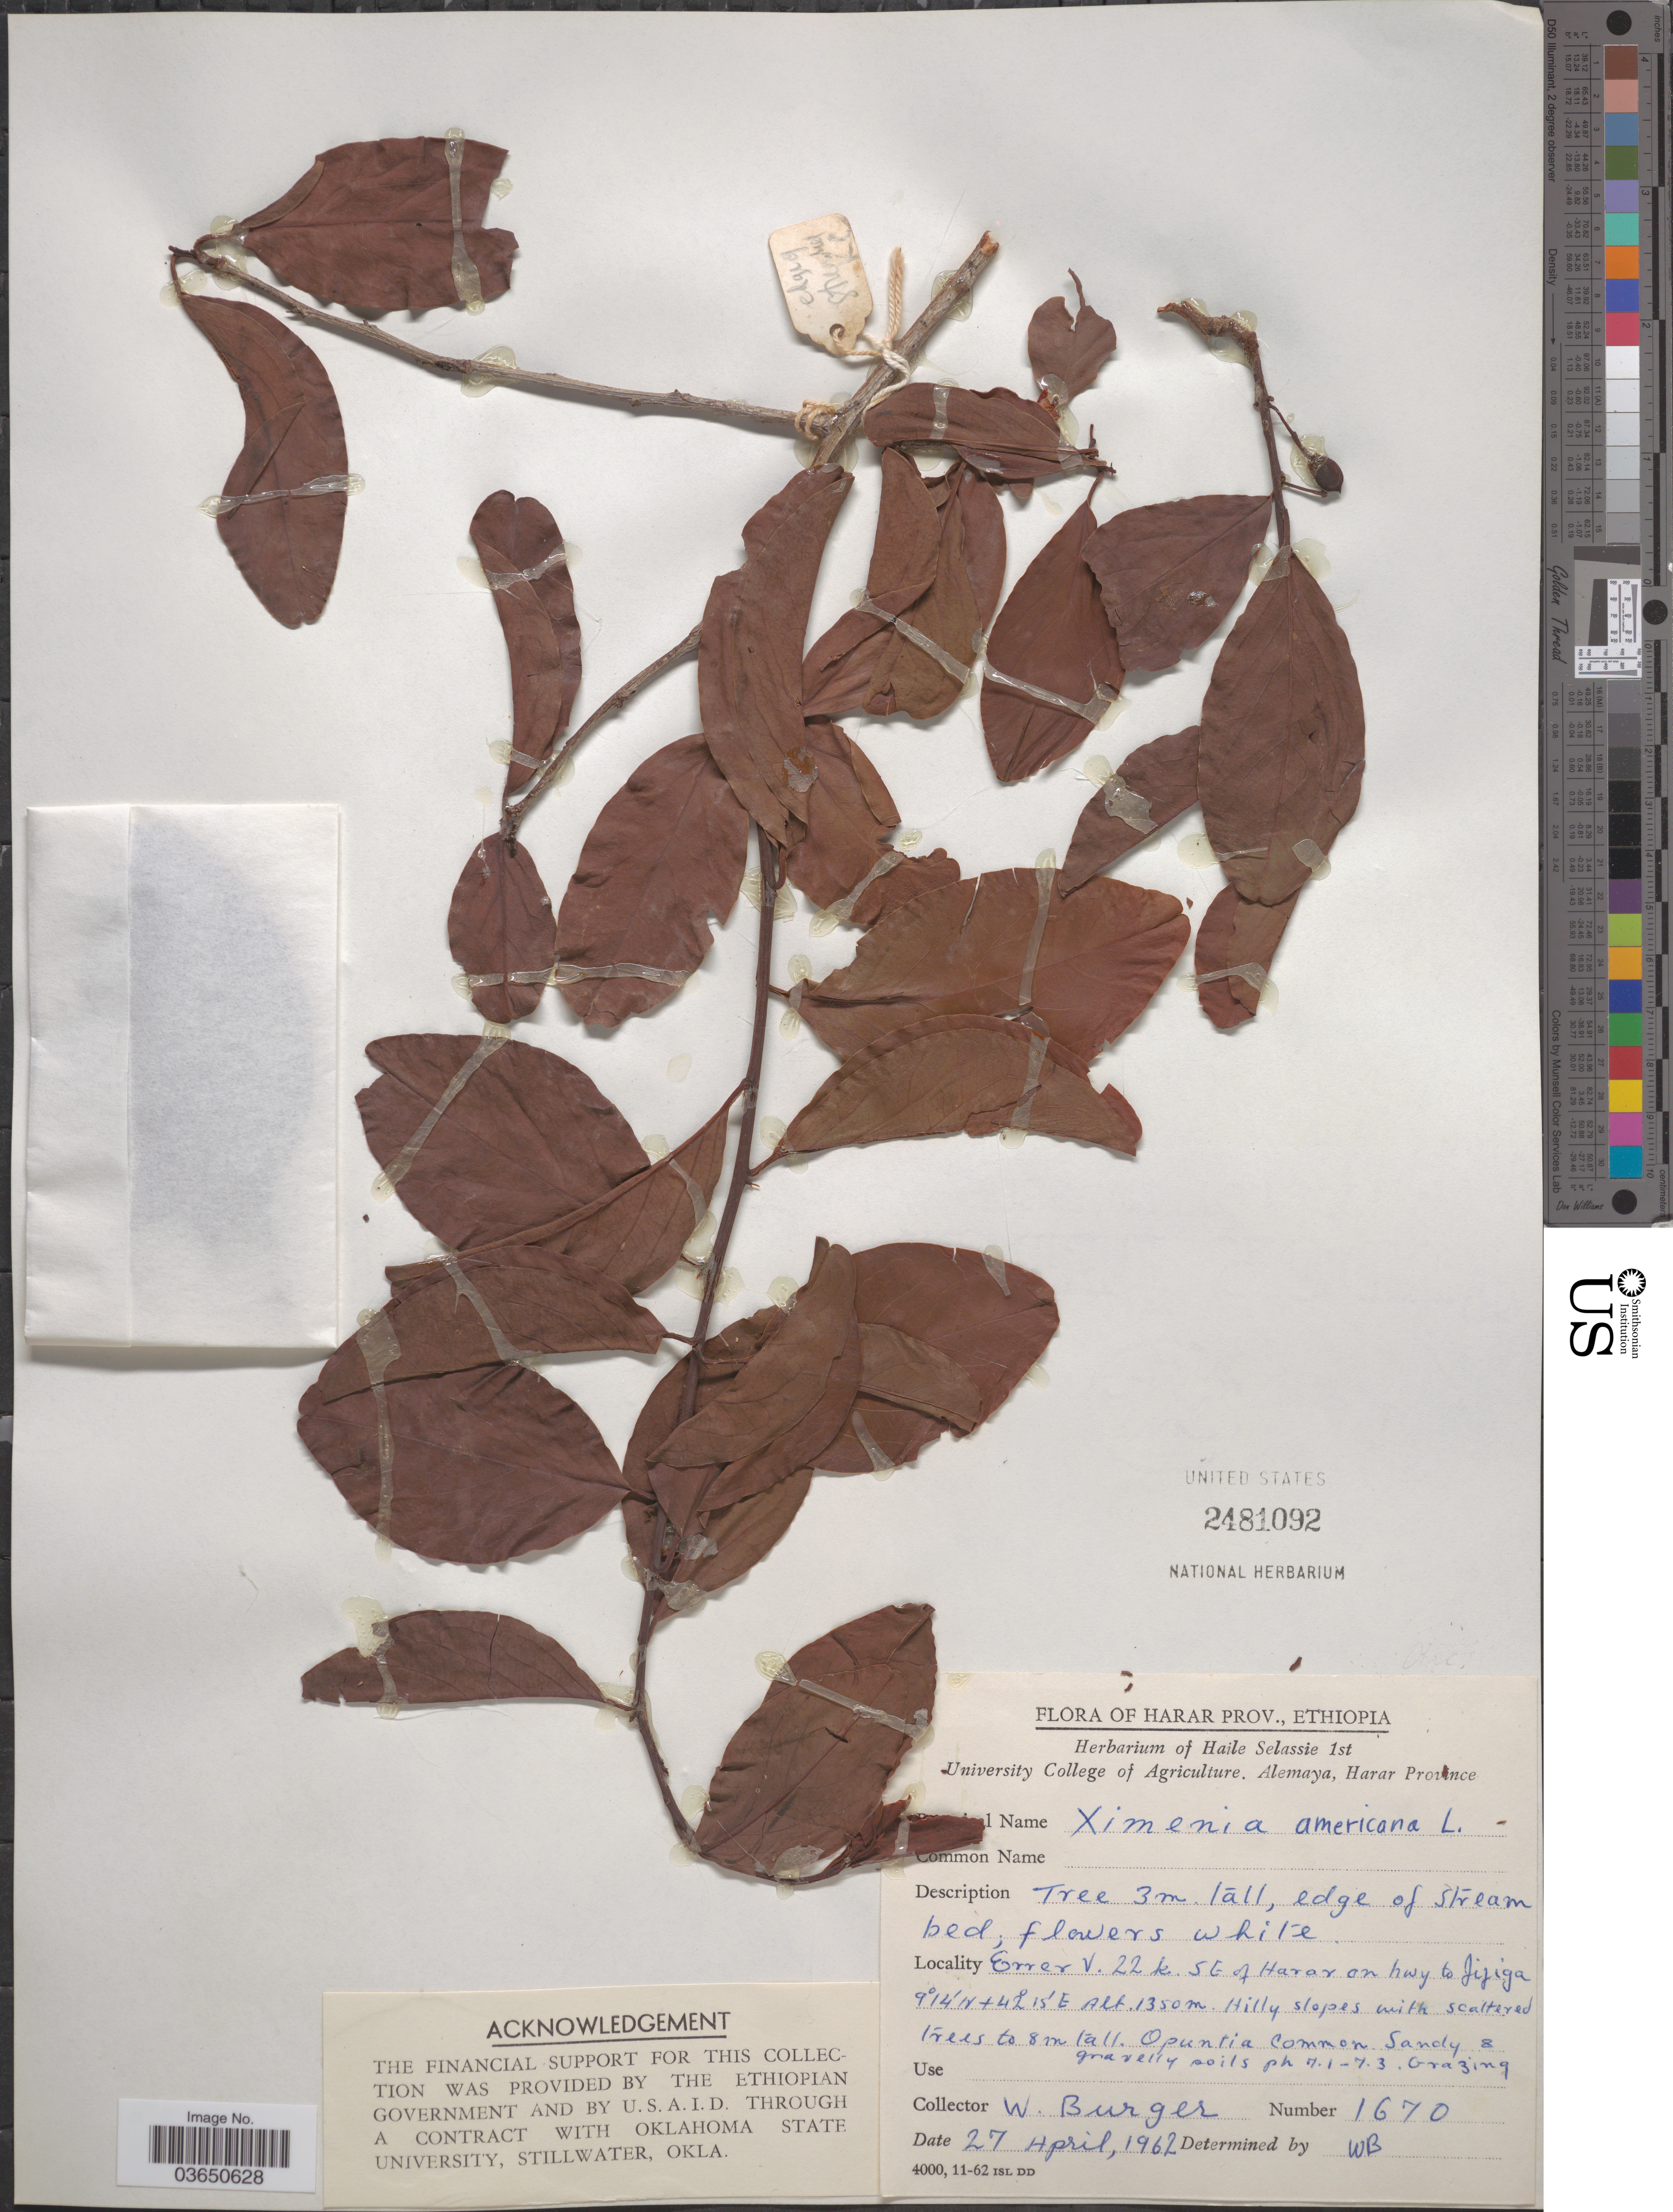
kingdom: Plantae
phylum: Tracheophyta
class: Magnoliopsida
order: Santalales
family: Ximeniaceae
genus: Ximenia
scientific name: Ximenia americana var. americana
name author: L.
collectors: W. Burger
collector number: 1670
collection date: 1962-04-27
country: Ethiopia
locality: Harar Prov. Errer V. 22 k. SE of Harar on hwy to Jijiga.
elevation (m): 1350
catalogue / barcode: US 2481092